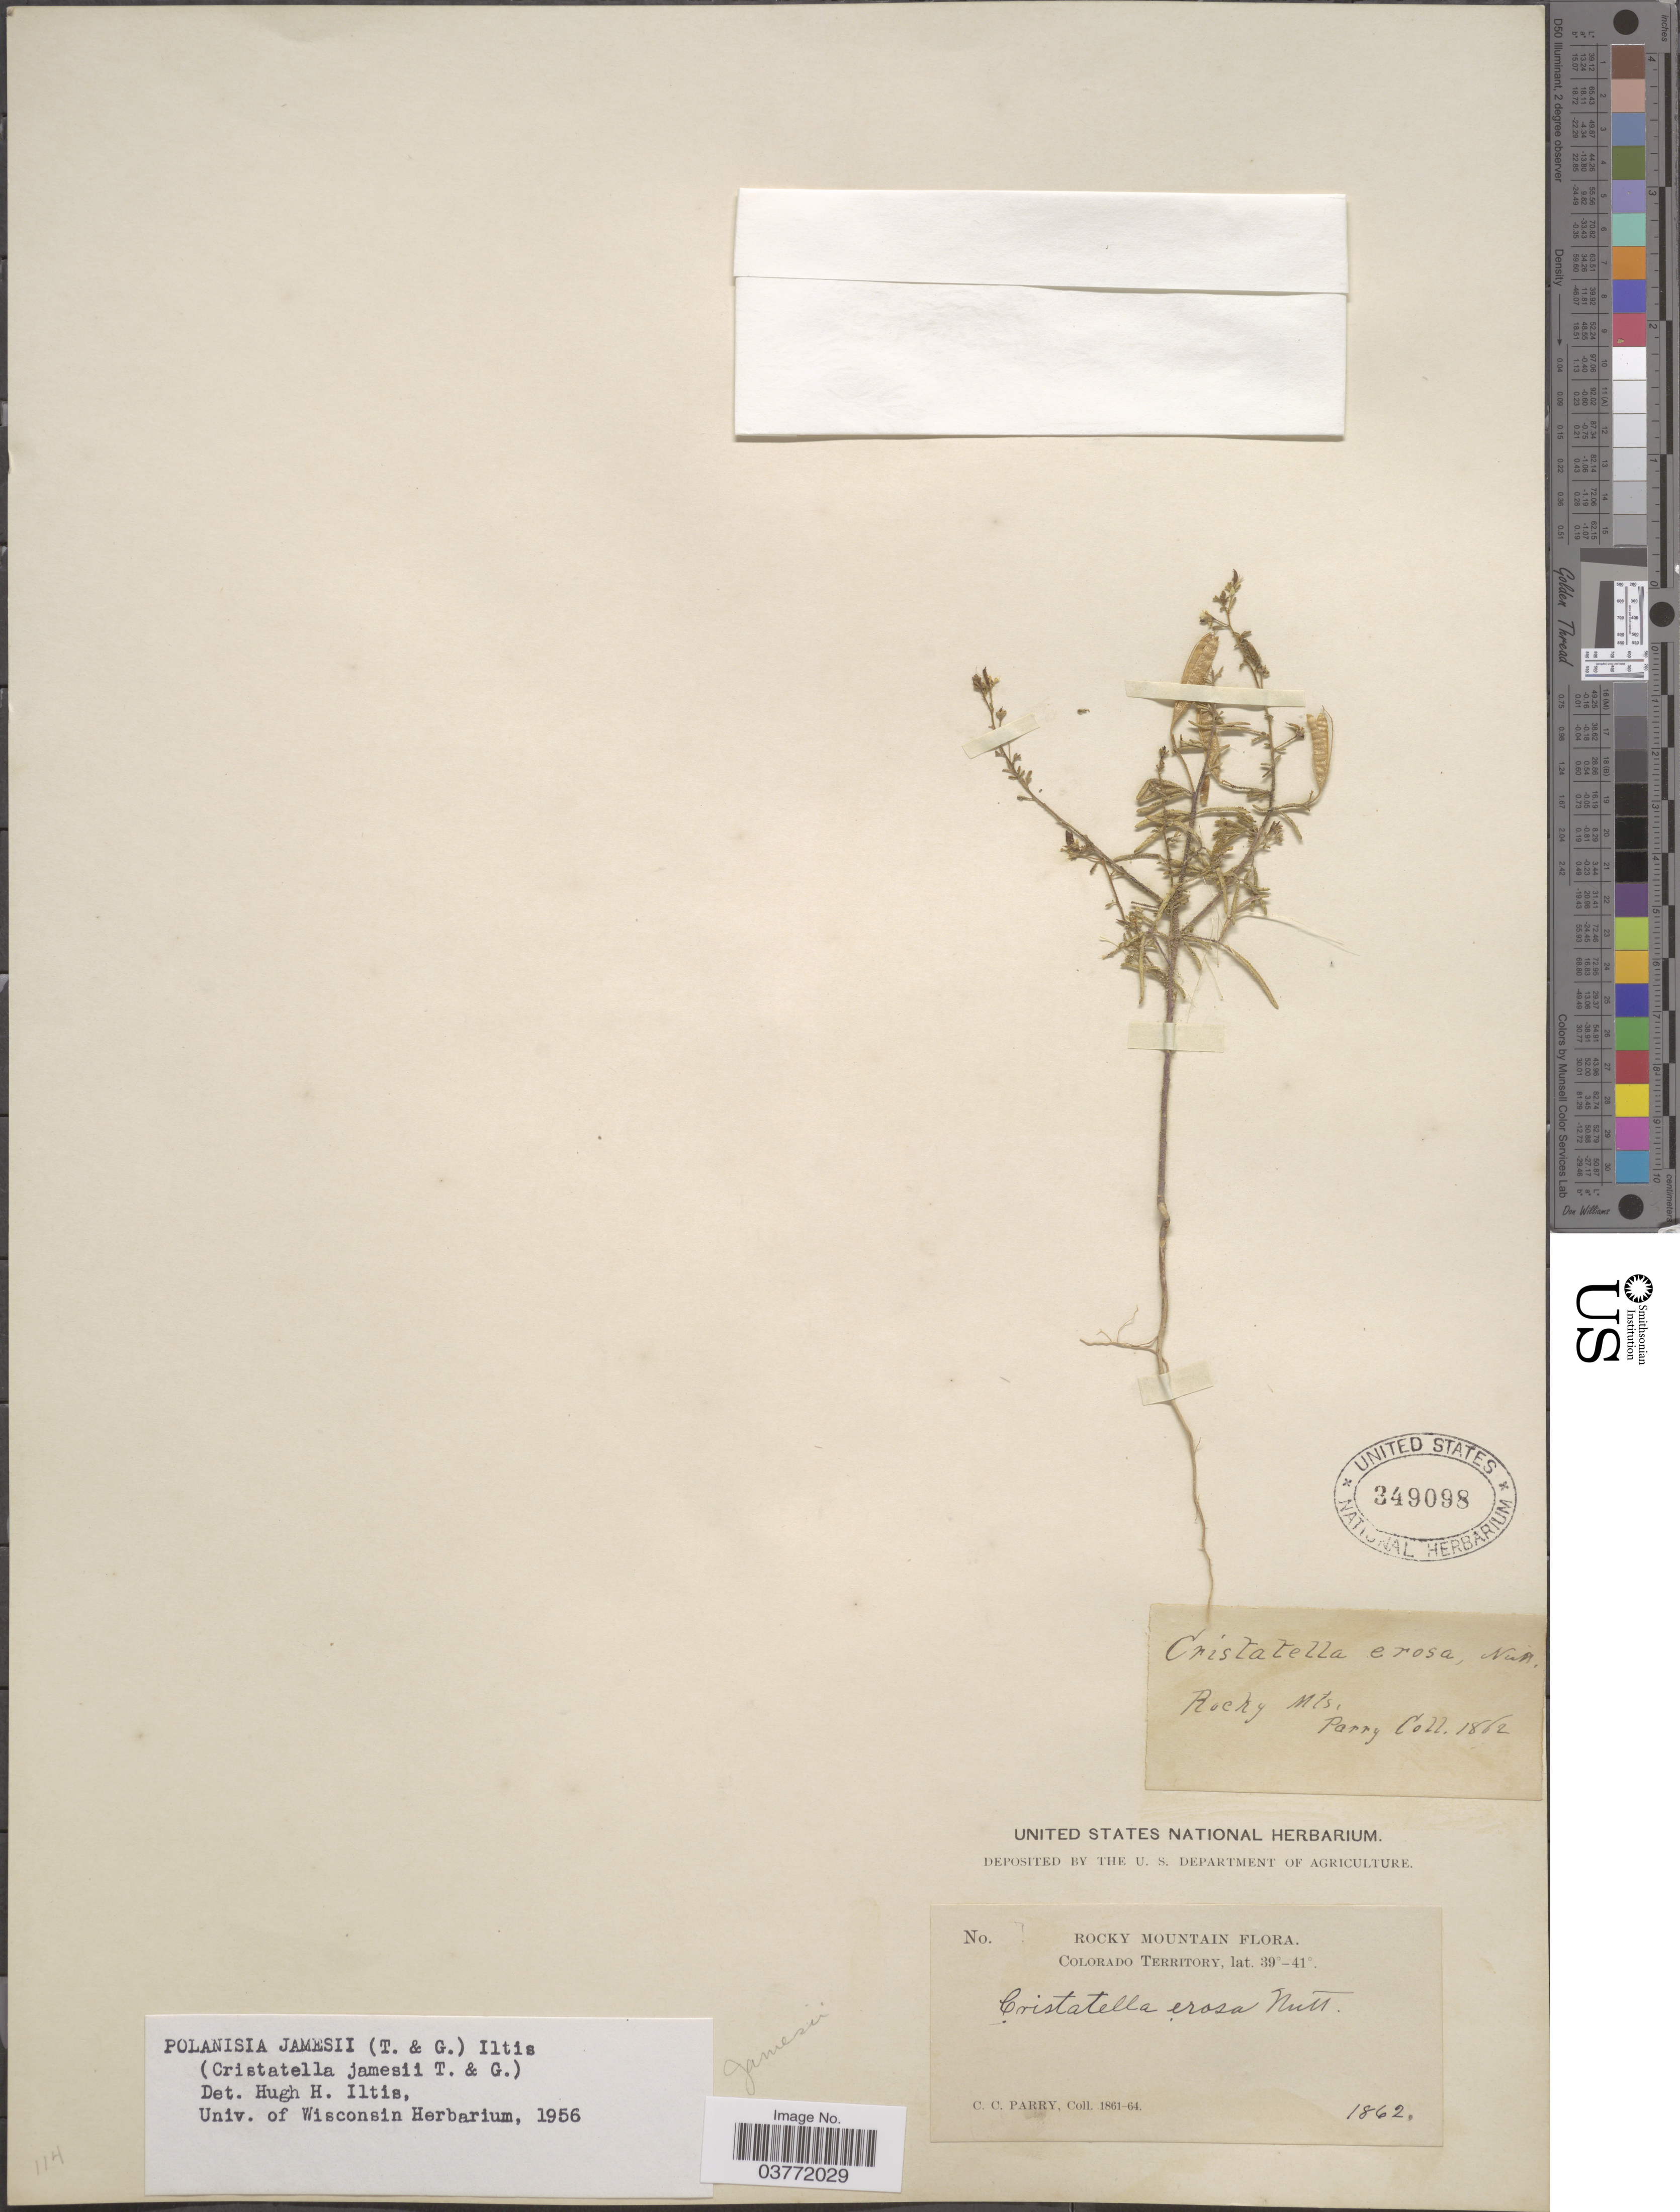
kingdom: Plantae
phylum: Tracheophyta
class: Magnoliopsida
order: Brassicales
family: Cleomaceae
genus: Polanisia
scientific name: Polanisia jamesii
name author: (Torr. & A. Gray) Iltis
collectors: C. C. Parry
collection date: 1862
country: United States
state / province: Colorado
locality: Rocky Mountain. Colorado Territory.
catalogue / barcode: US 349098